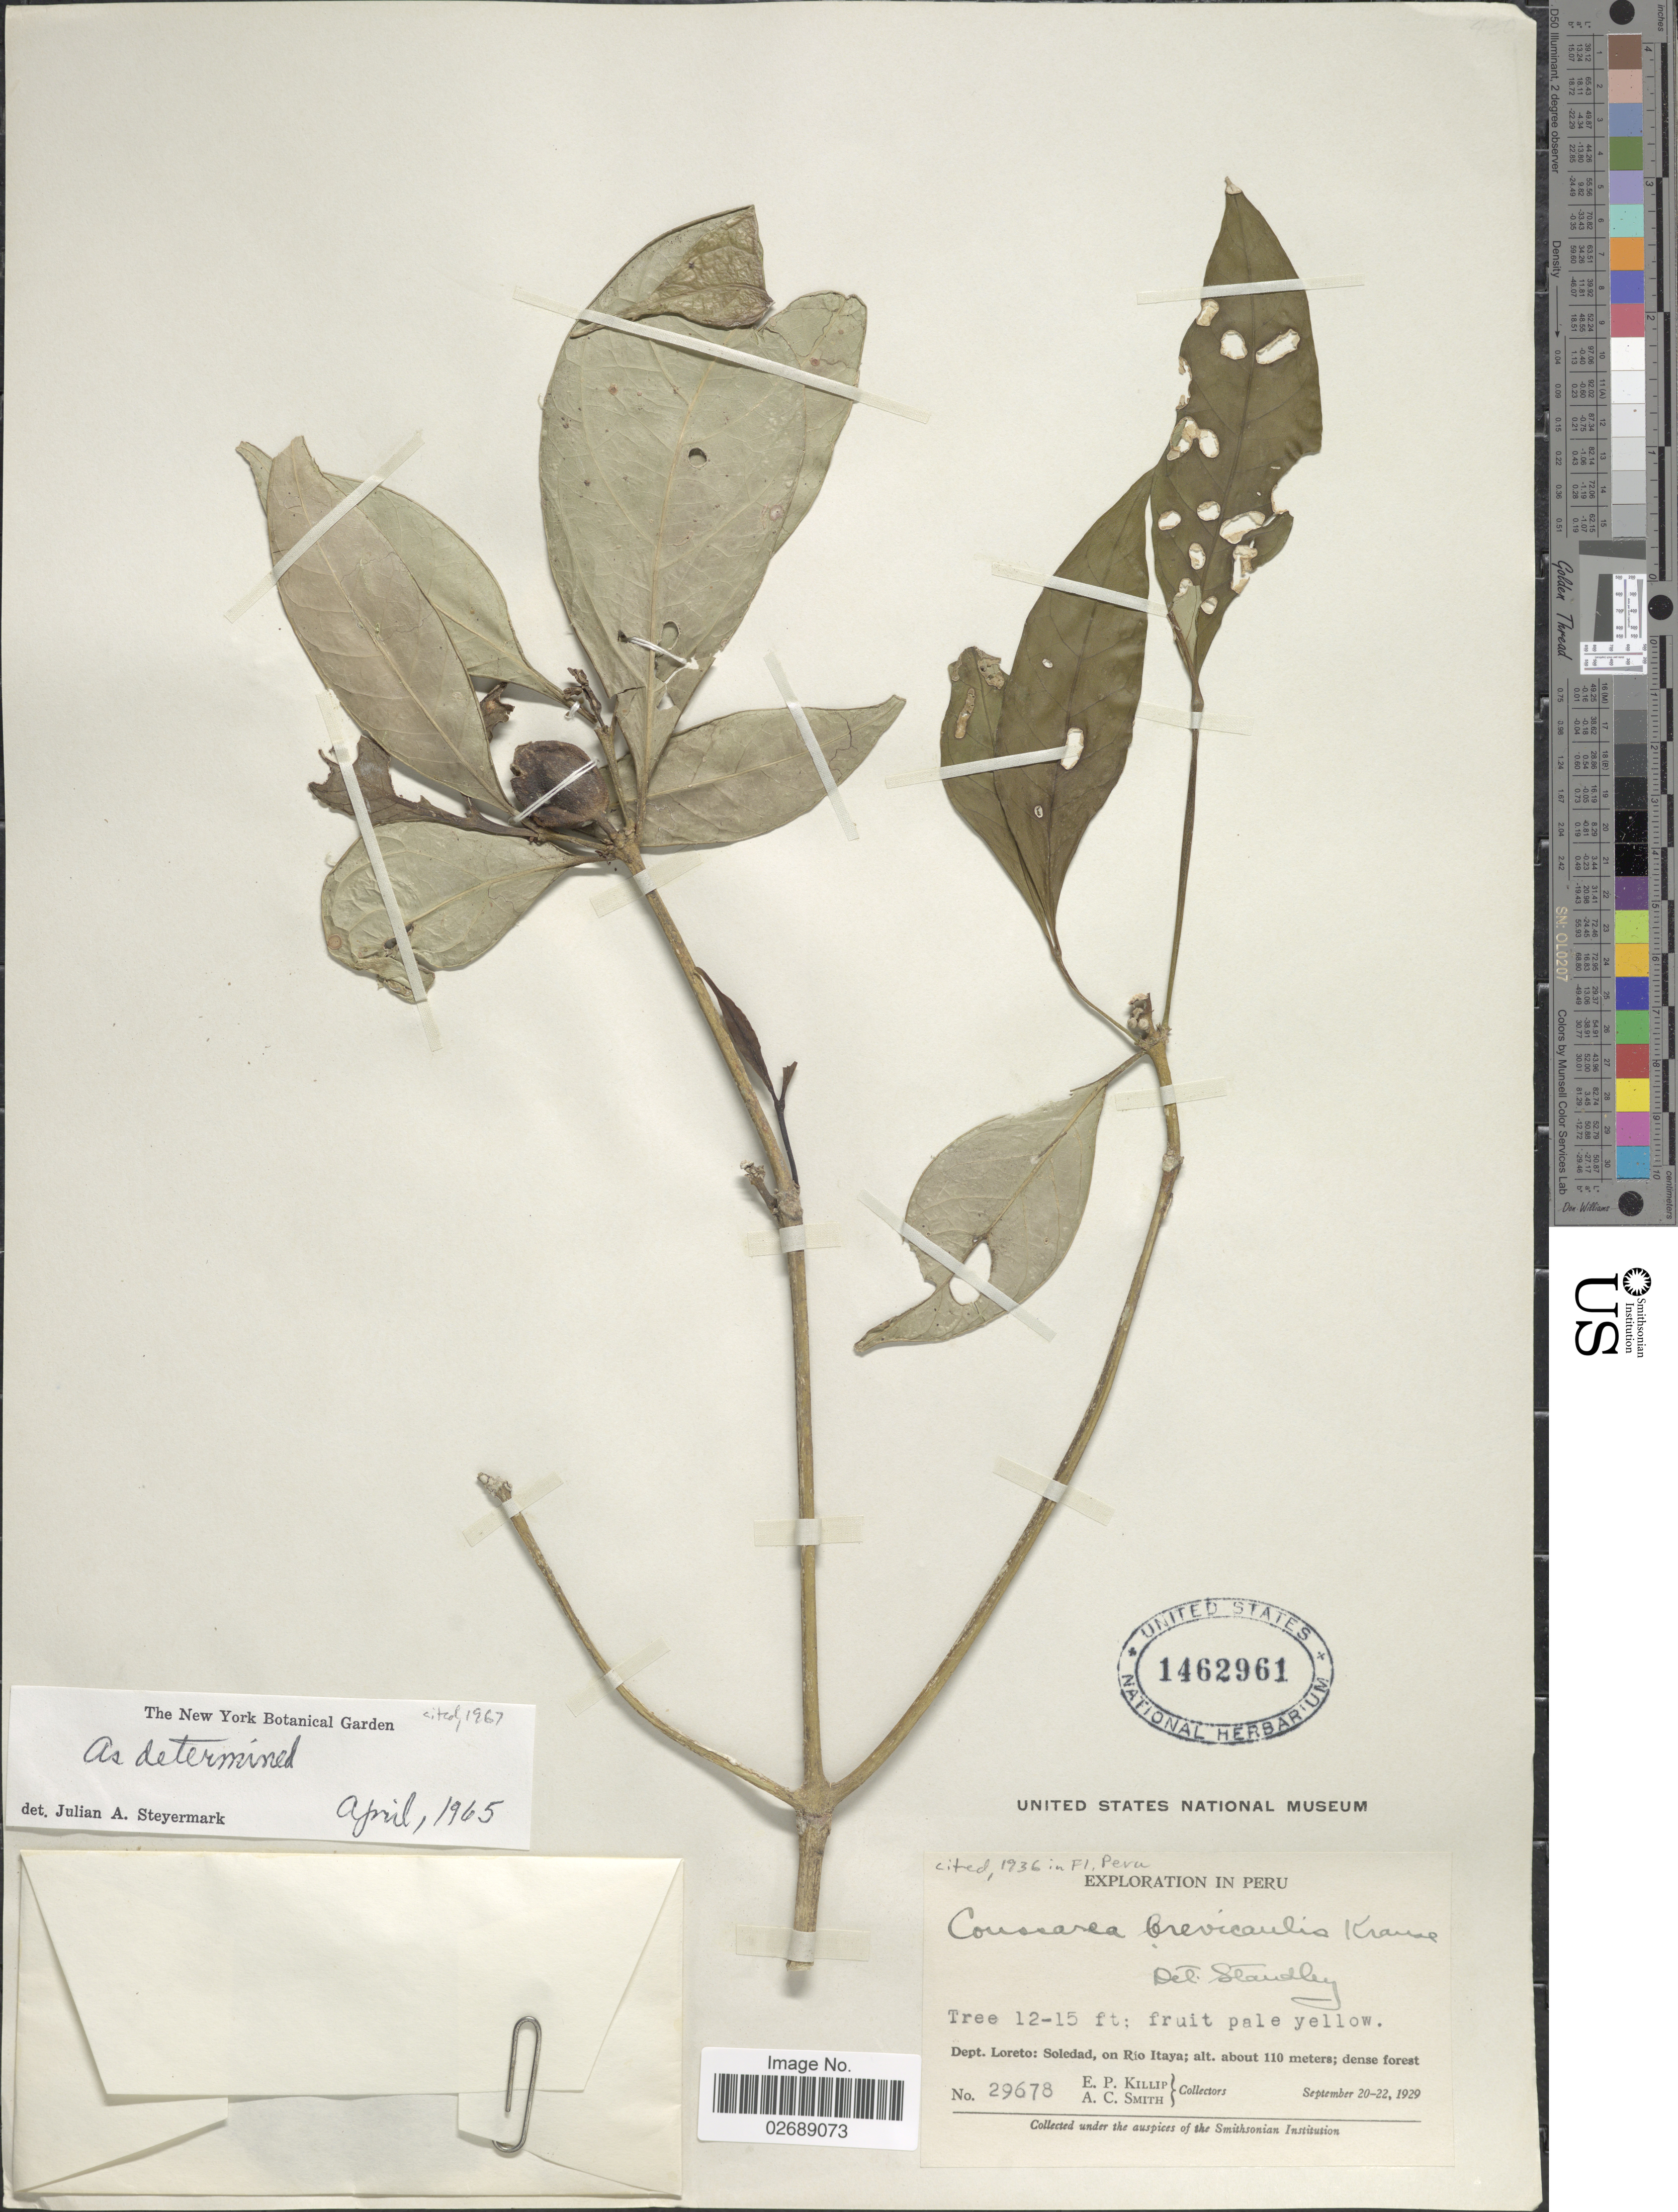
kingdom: Plantae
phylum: Tracheophyta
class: Magnoliopsida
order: Gentianales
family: Rubiaceae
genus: Coussarea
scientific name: Coussarea brevicaulis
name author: K. Krause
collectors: E. P. Killip & A. C. Smith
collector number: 29678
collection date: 1929-09-20/1929-09-22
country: Peru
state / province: Loreto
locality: Soledad, on Rio Itaya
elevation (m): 110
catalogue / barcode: US 1462961